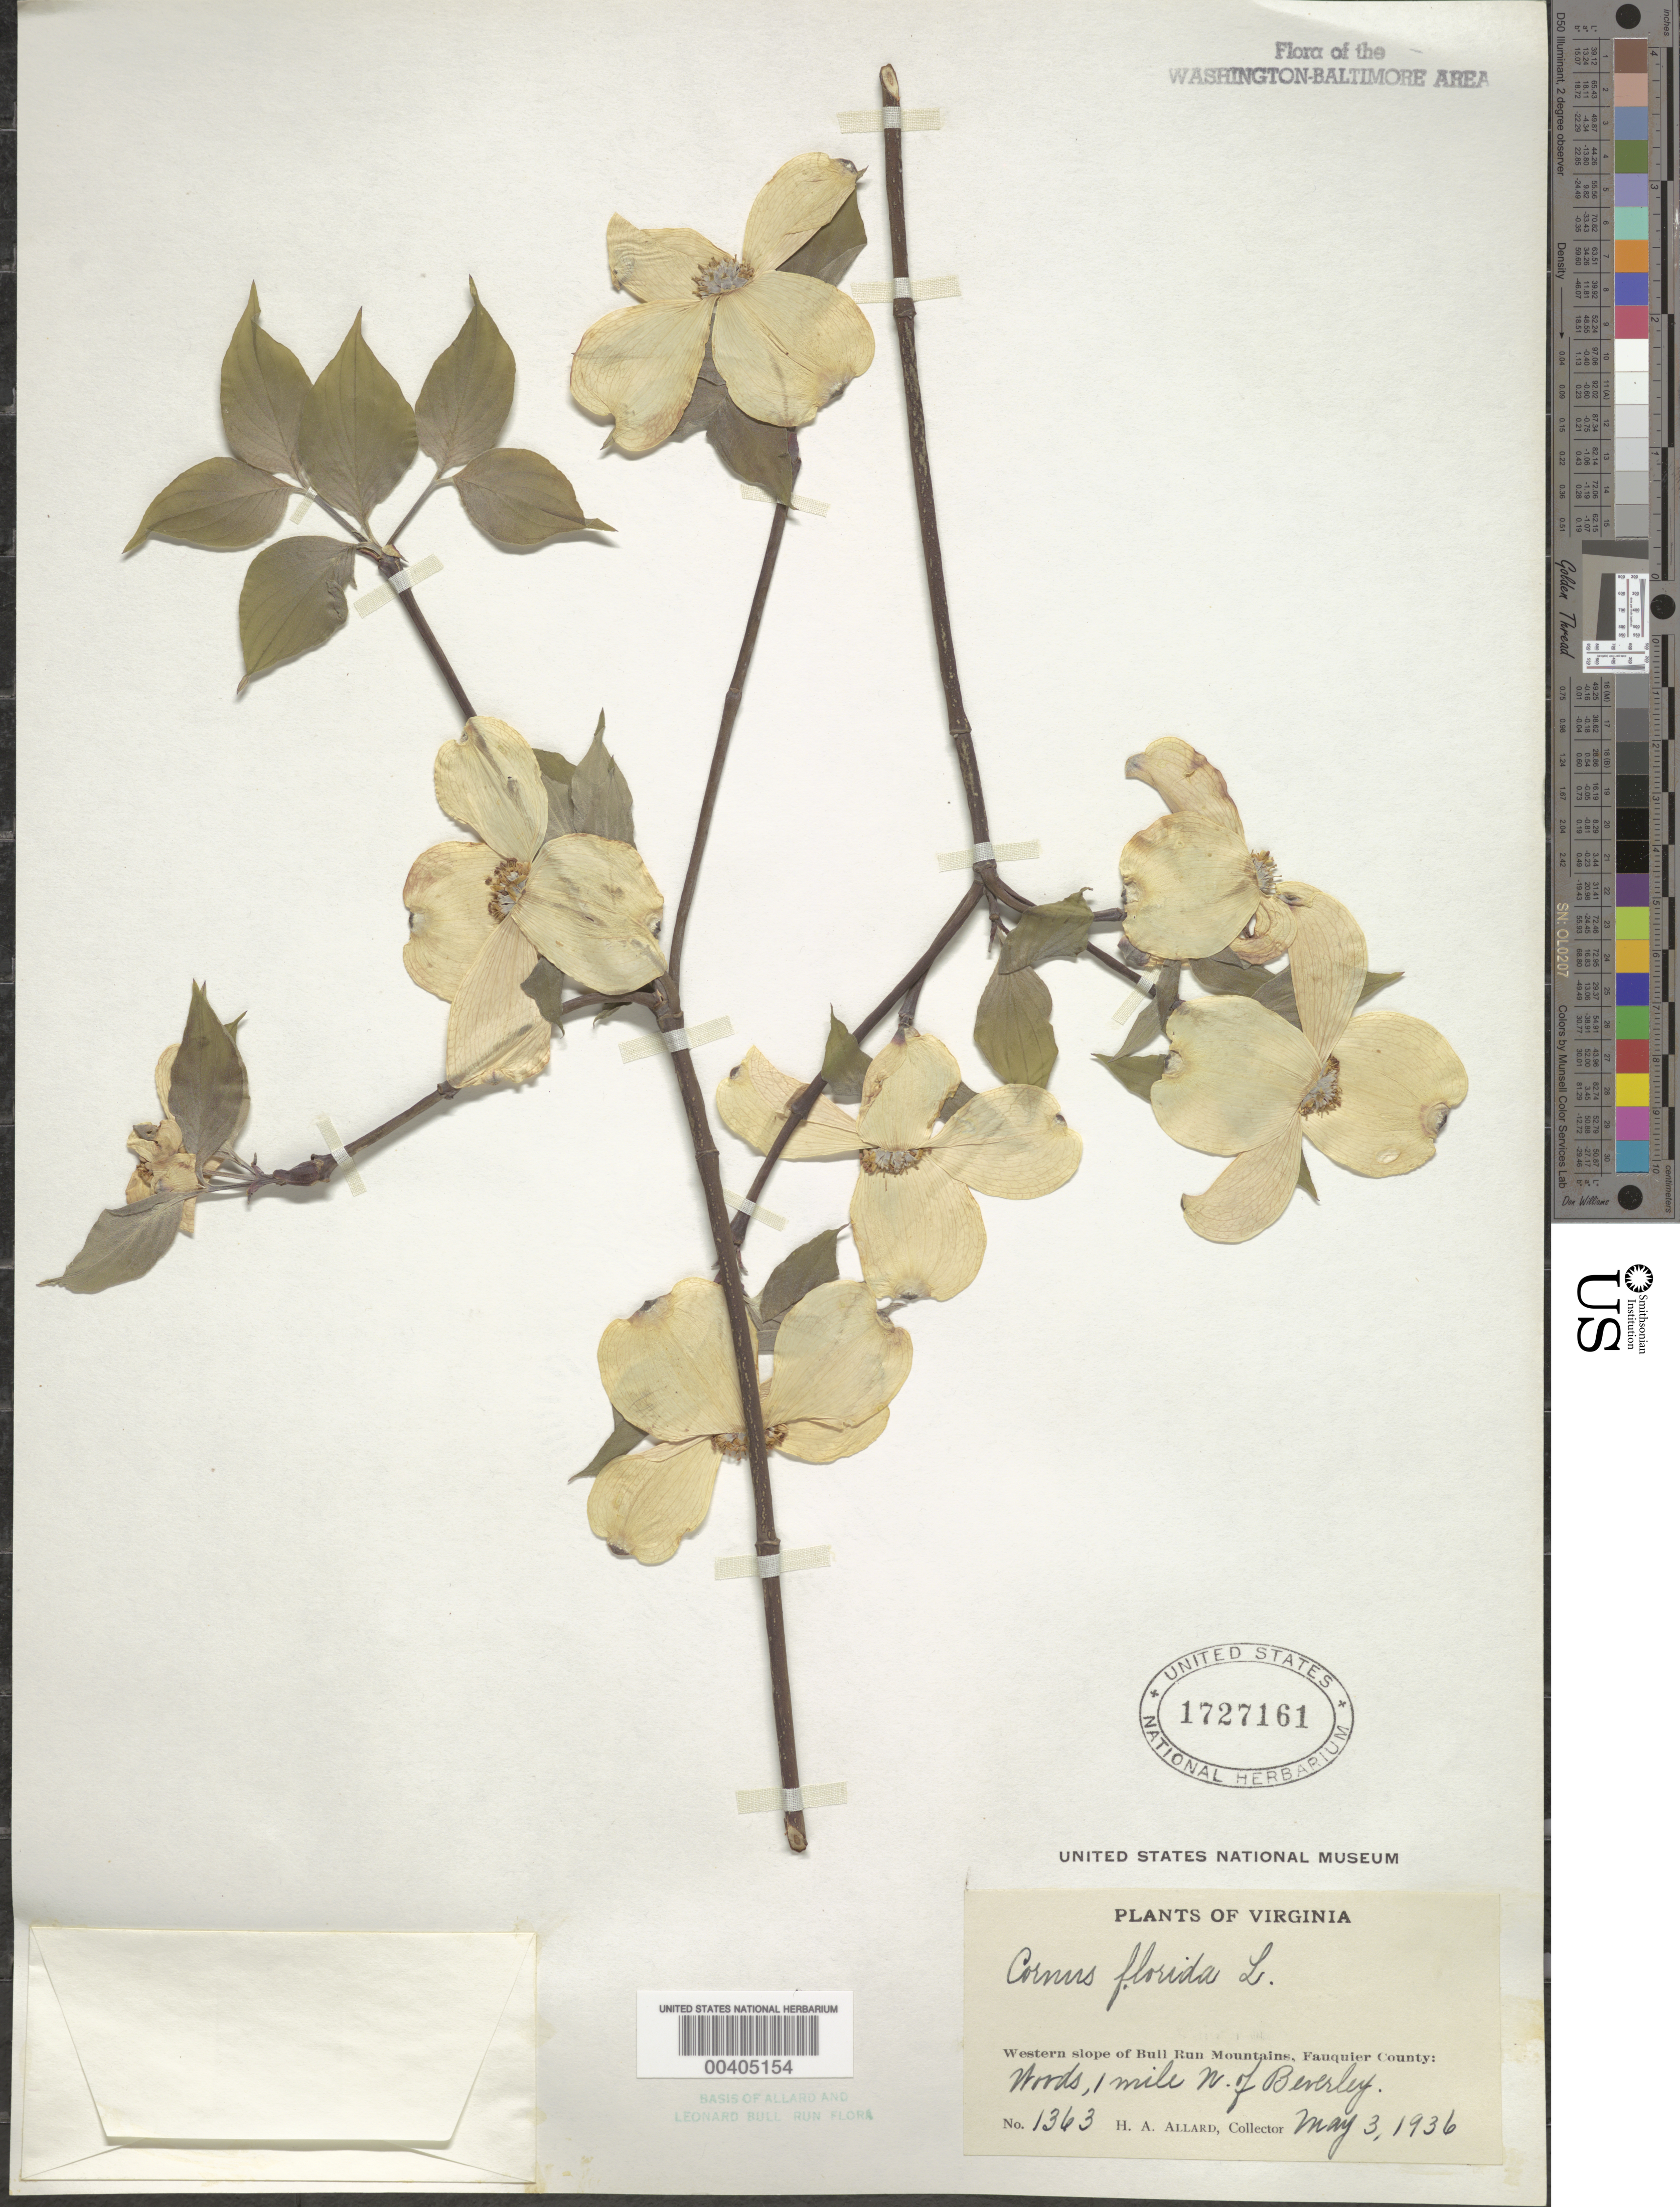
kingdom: Plantae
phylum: Tracheophyta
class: Magnoliopsida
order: Cornales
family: Cornaceae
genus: Cornus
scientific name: Cornus florida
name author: L.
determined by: Leonard, Emery C., (US)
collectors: H. A. Allard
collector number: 1363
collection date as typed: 03 May 1936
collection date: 1936-05-03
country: United States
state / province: Virginia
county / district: Fauquier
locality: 1 mi. N of Beverley, western slope of Bull Run Mountains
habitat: Woods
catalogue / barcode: US 1727161